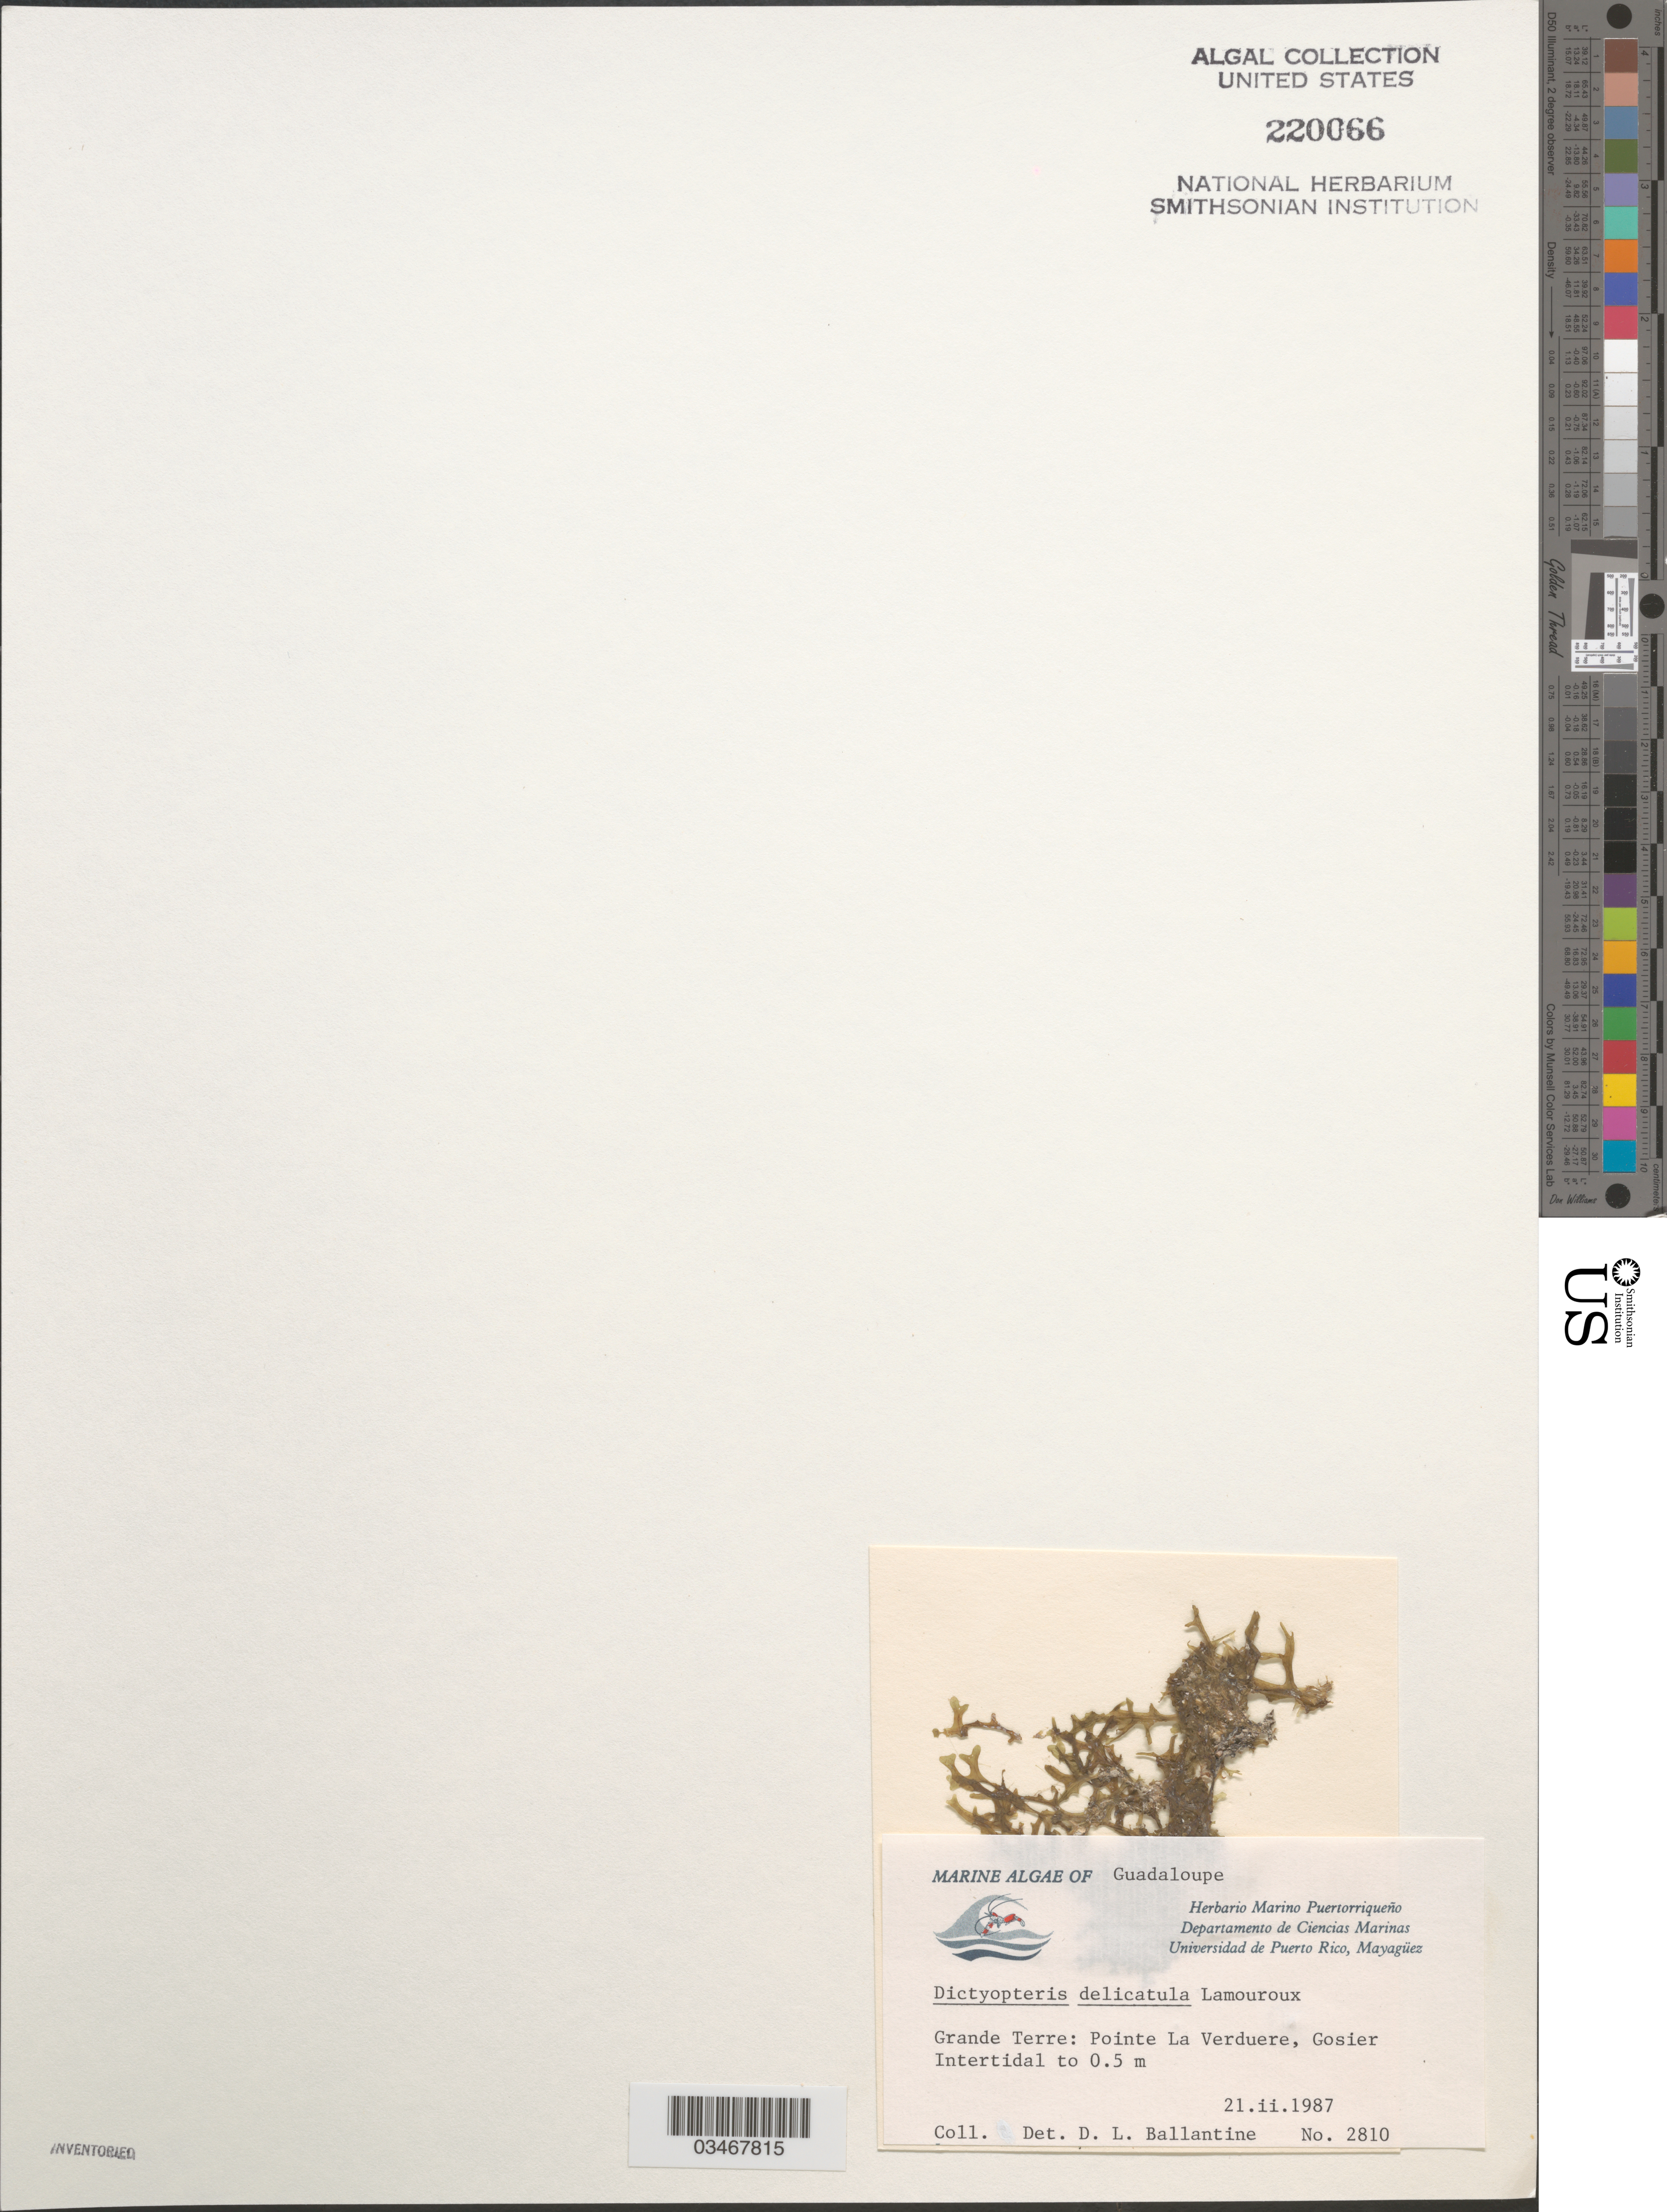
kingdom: Chromista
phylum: Ochrophyta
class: Phaeophyceae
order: Dictyotales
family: Dictyotaceae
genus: Dictyopteris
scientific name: Dictyopteris delicatula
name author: J.V.Lamouroux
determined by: Ballantine, D. L.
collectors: D.L. Ballantine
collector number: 2810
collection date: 1987-02-21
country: Guadeloupe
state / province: Grande Terre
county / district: Gosier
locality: Pointe La Verduere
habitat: Intertidal.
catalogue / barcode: US 220066